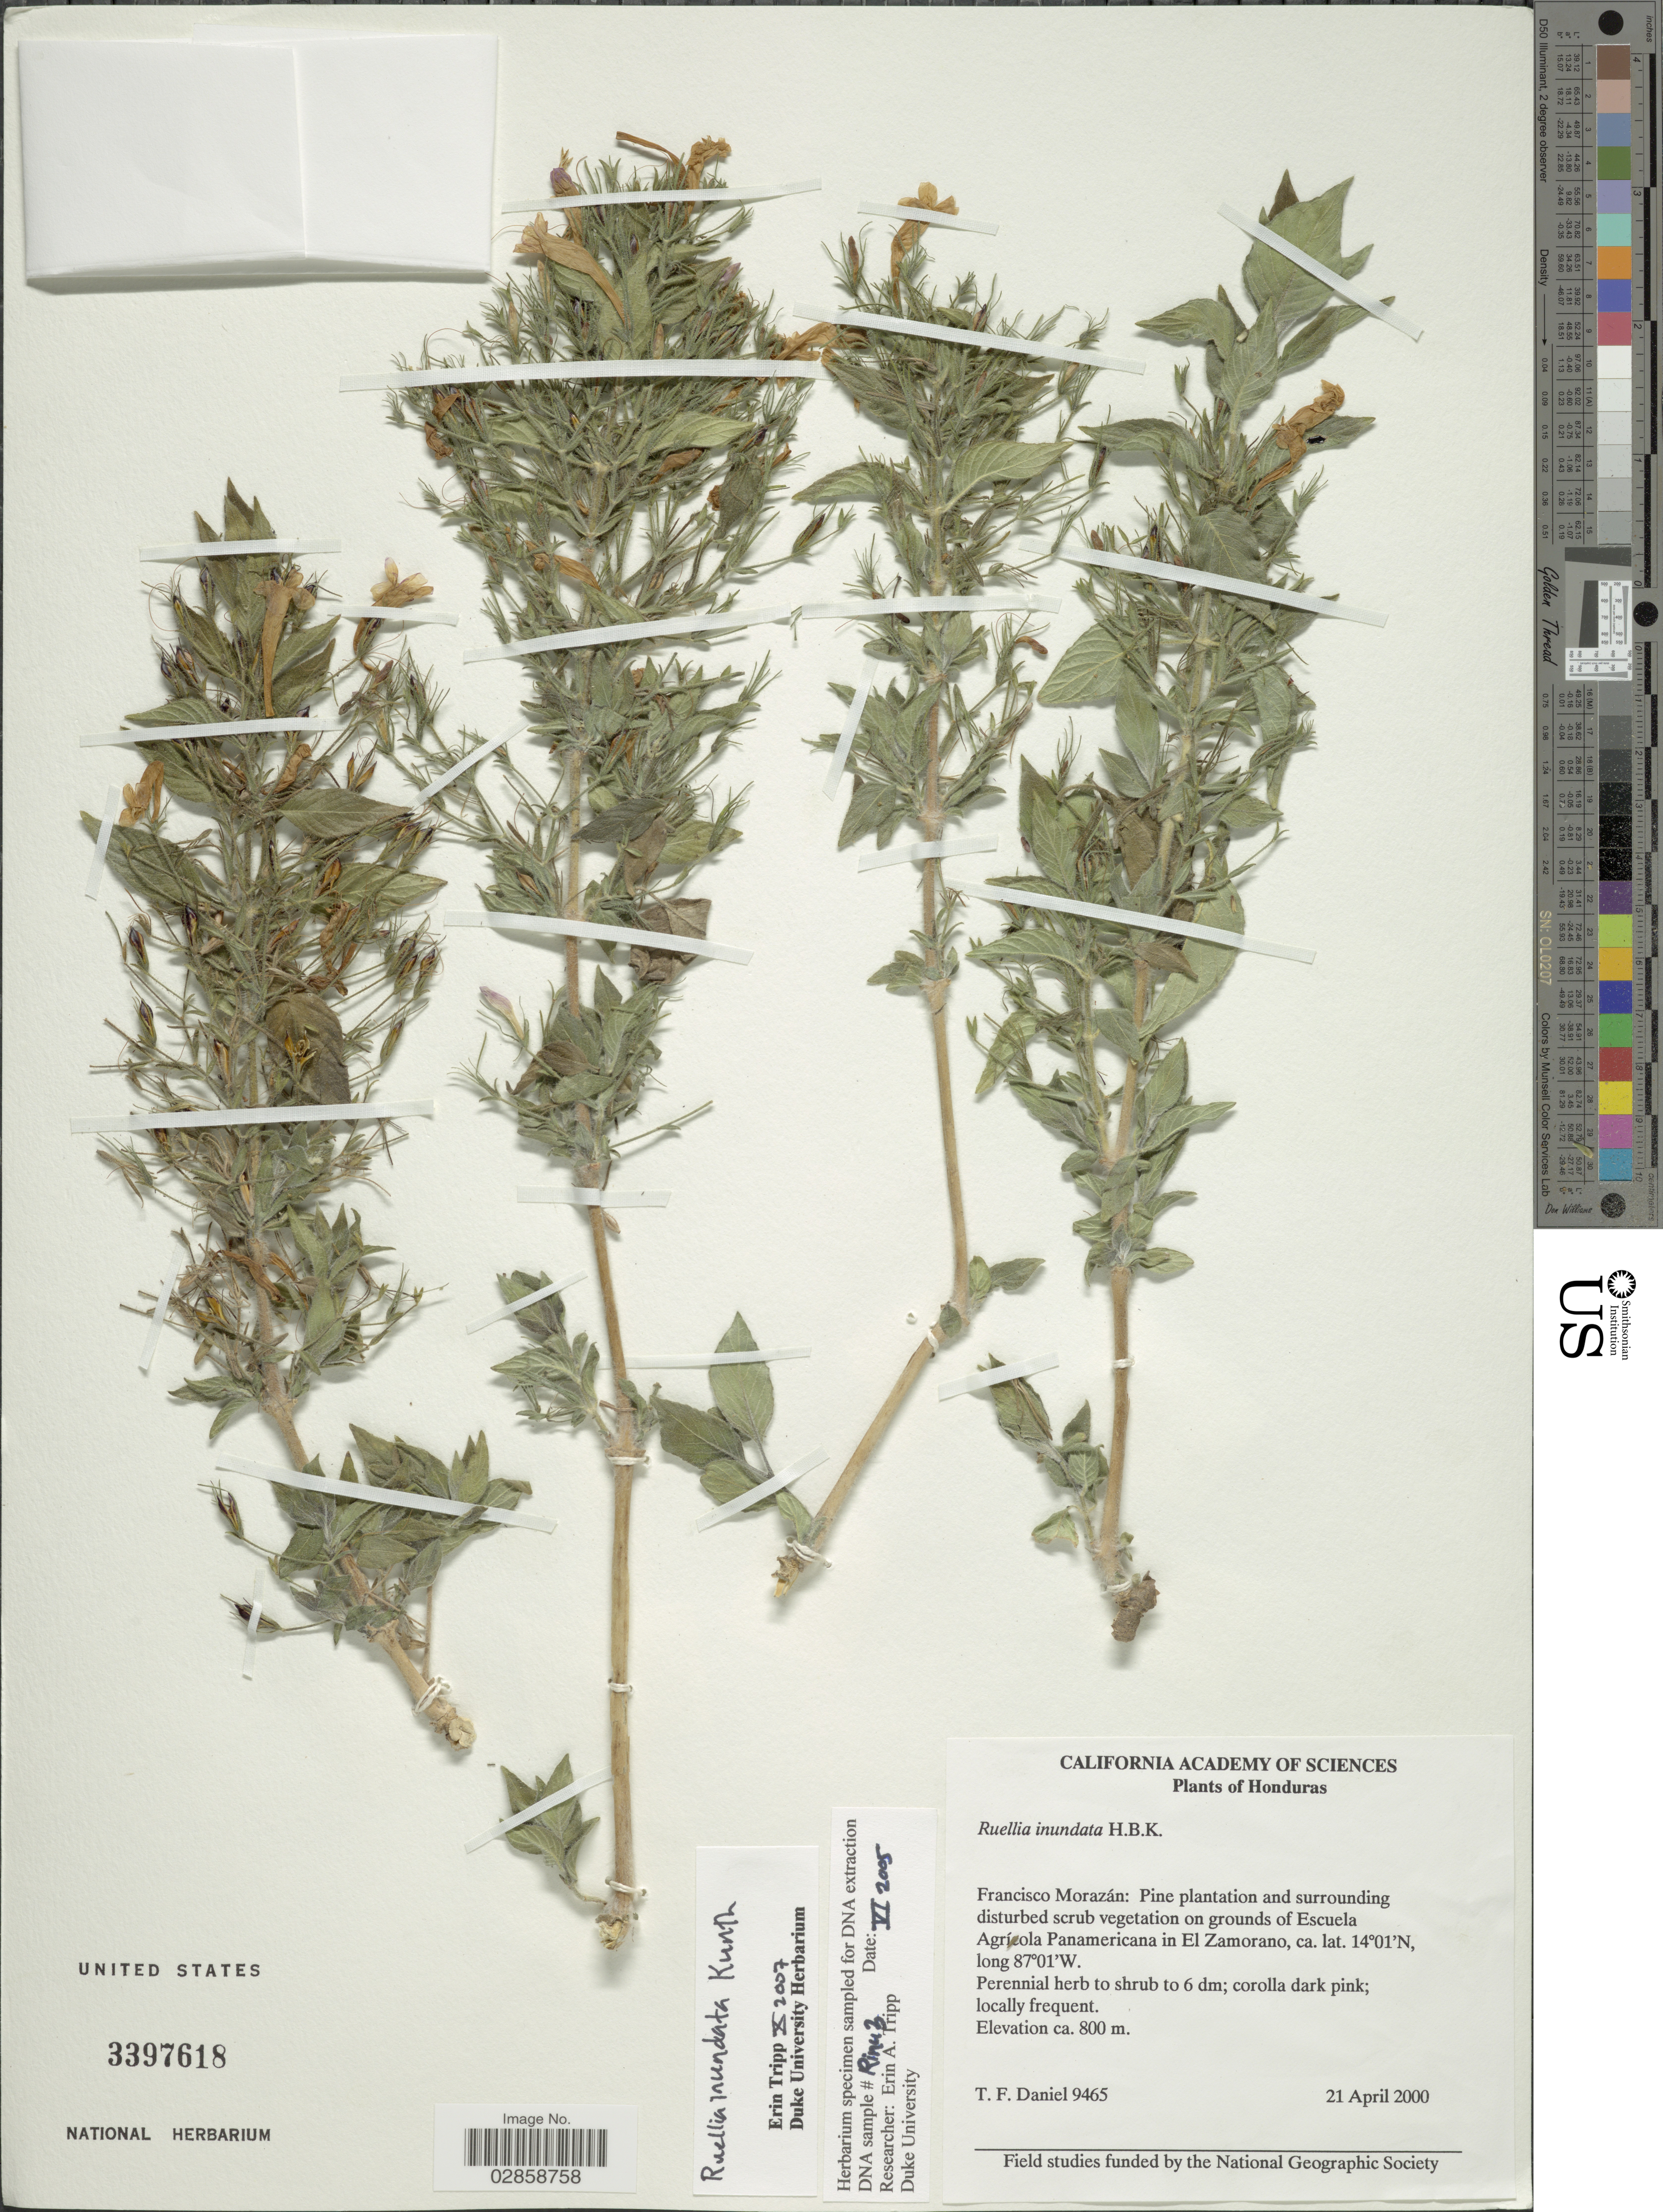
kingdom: Plantae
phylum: Tracheophyta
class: Magnoliopsida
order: Lamiales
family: Acanthaceae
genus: Ruellia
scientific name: Ruellia inundata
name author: Kunth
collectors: T. F. Daniel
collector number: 9465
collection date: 2000-04-21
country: Honduras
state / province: Fco. Morazán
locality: Francisco Morazán: Pine plantation and surrounding disturbed scurb vegetationn on grounds of Escuela Agrícola Panamerican in El Zamorano.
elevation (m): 800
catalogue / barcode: US 3397618